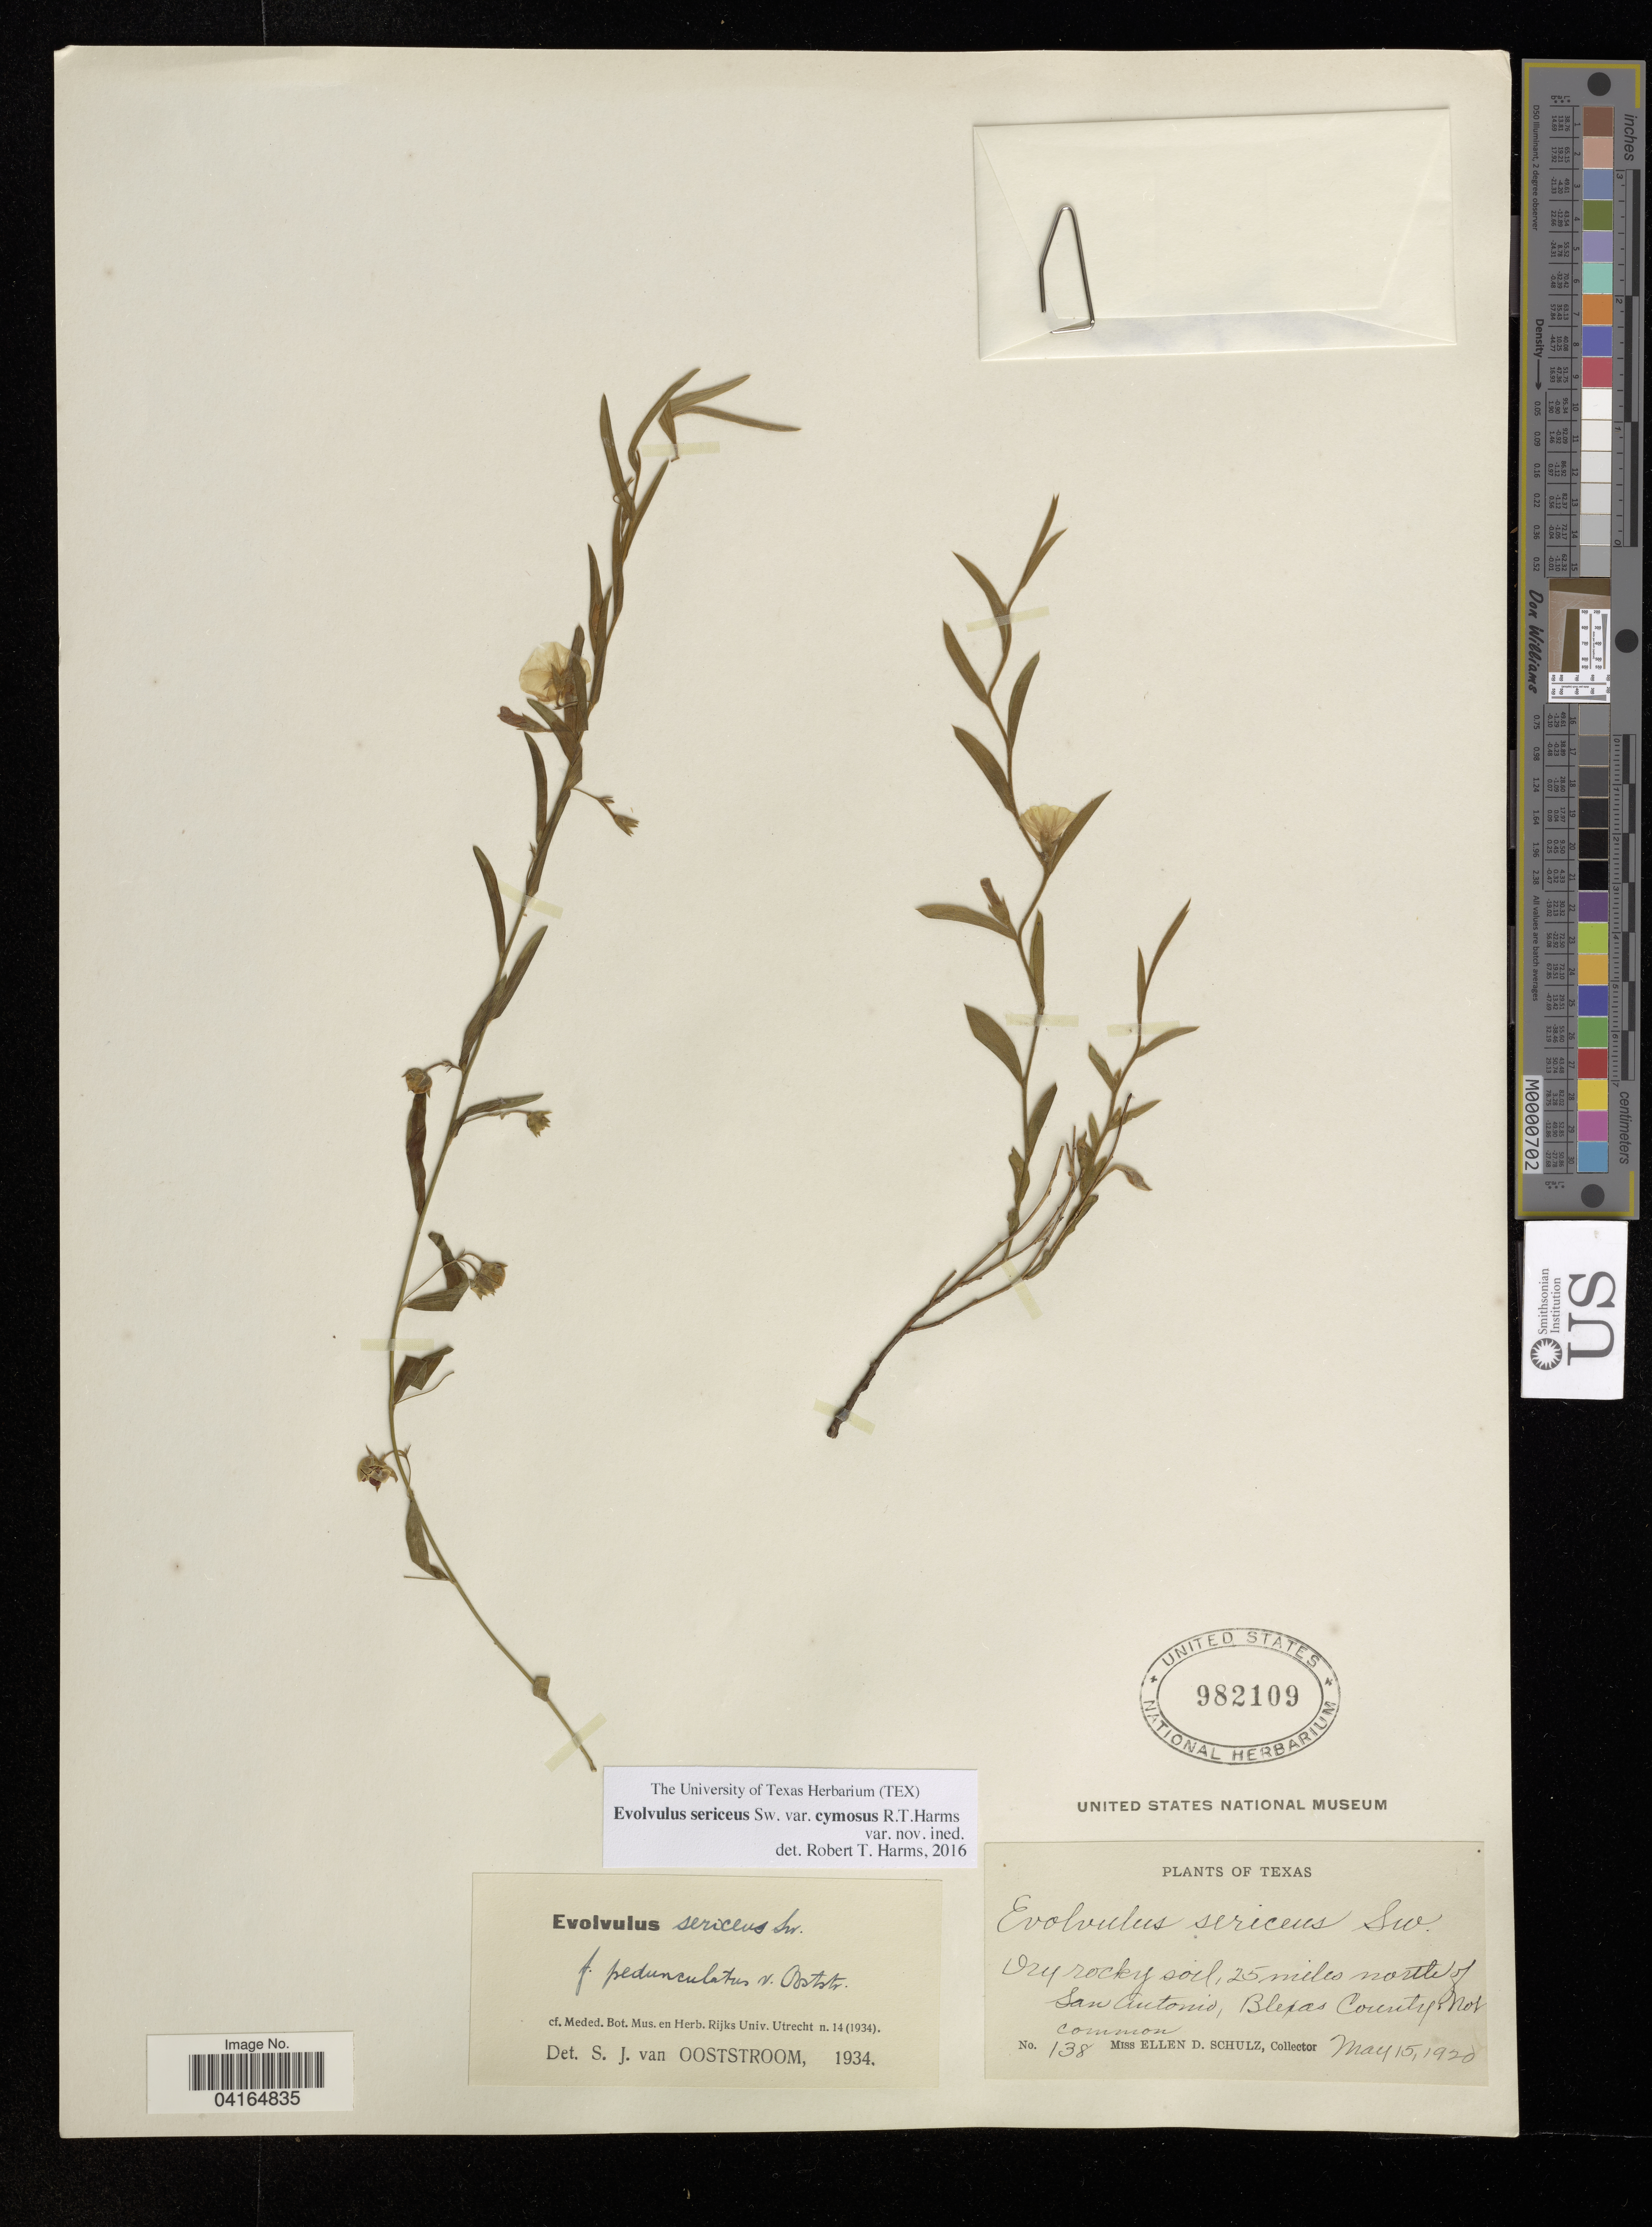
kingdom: Plantae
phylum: Tracheophyta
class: Magnoliopsida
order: Solanales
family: Convolvulaceae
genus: Evolvulus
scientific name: Evolvulus sericeus var. cymosus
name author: R.T. Harms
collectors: E. D. Schulz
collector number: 138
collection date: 1920-05-15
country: United States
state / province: Texas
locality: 25 miles north of San Antonio, Bexar Co.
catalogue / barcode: US 982109